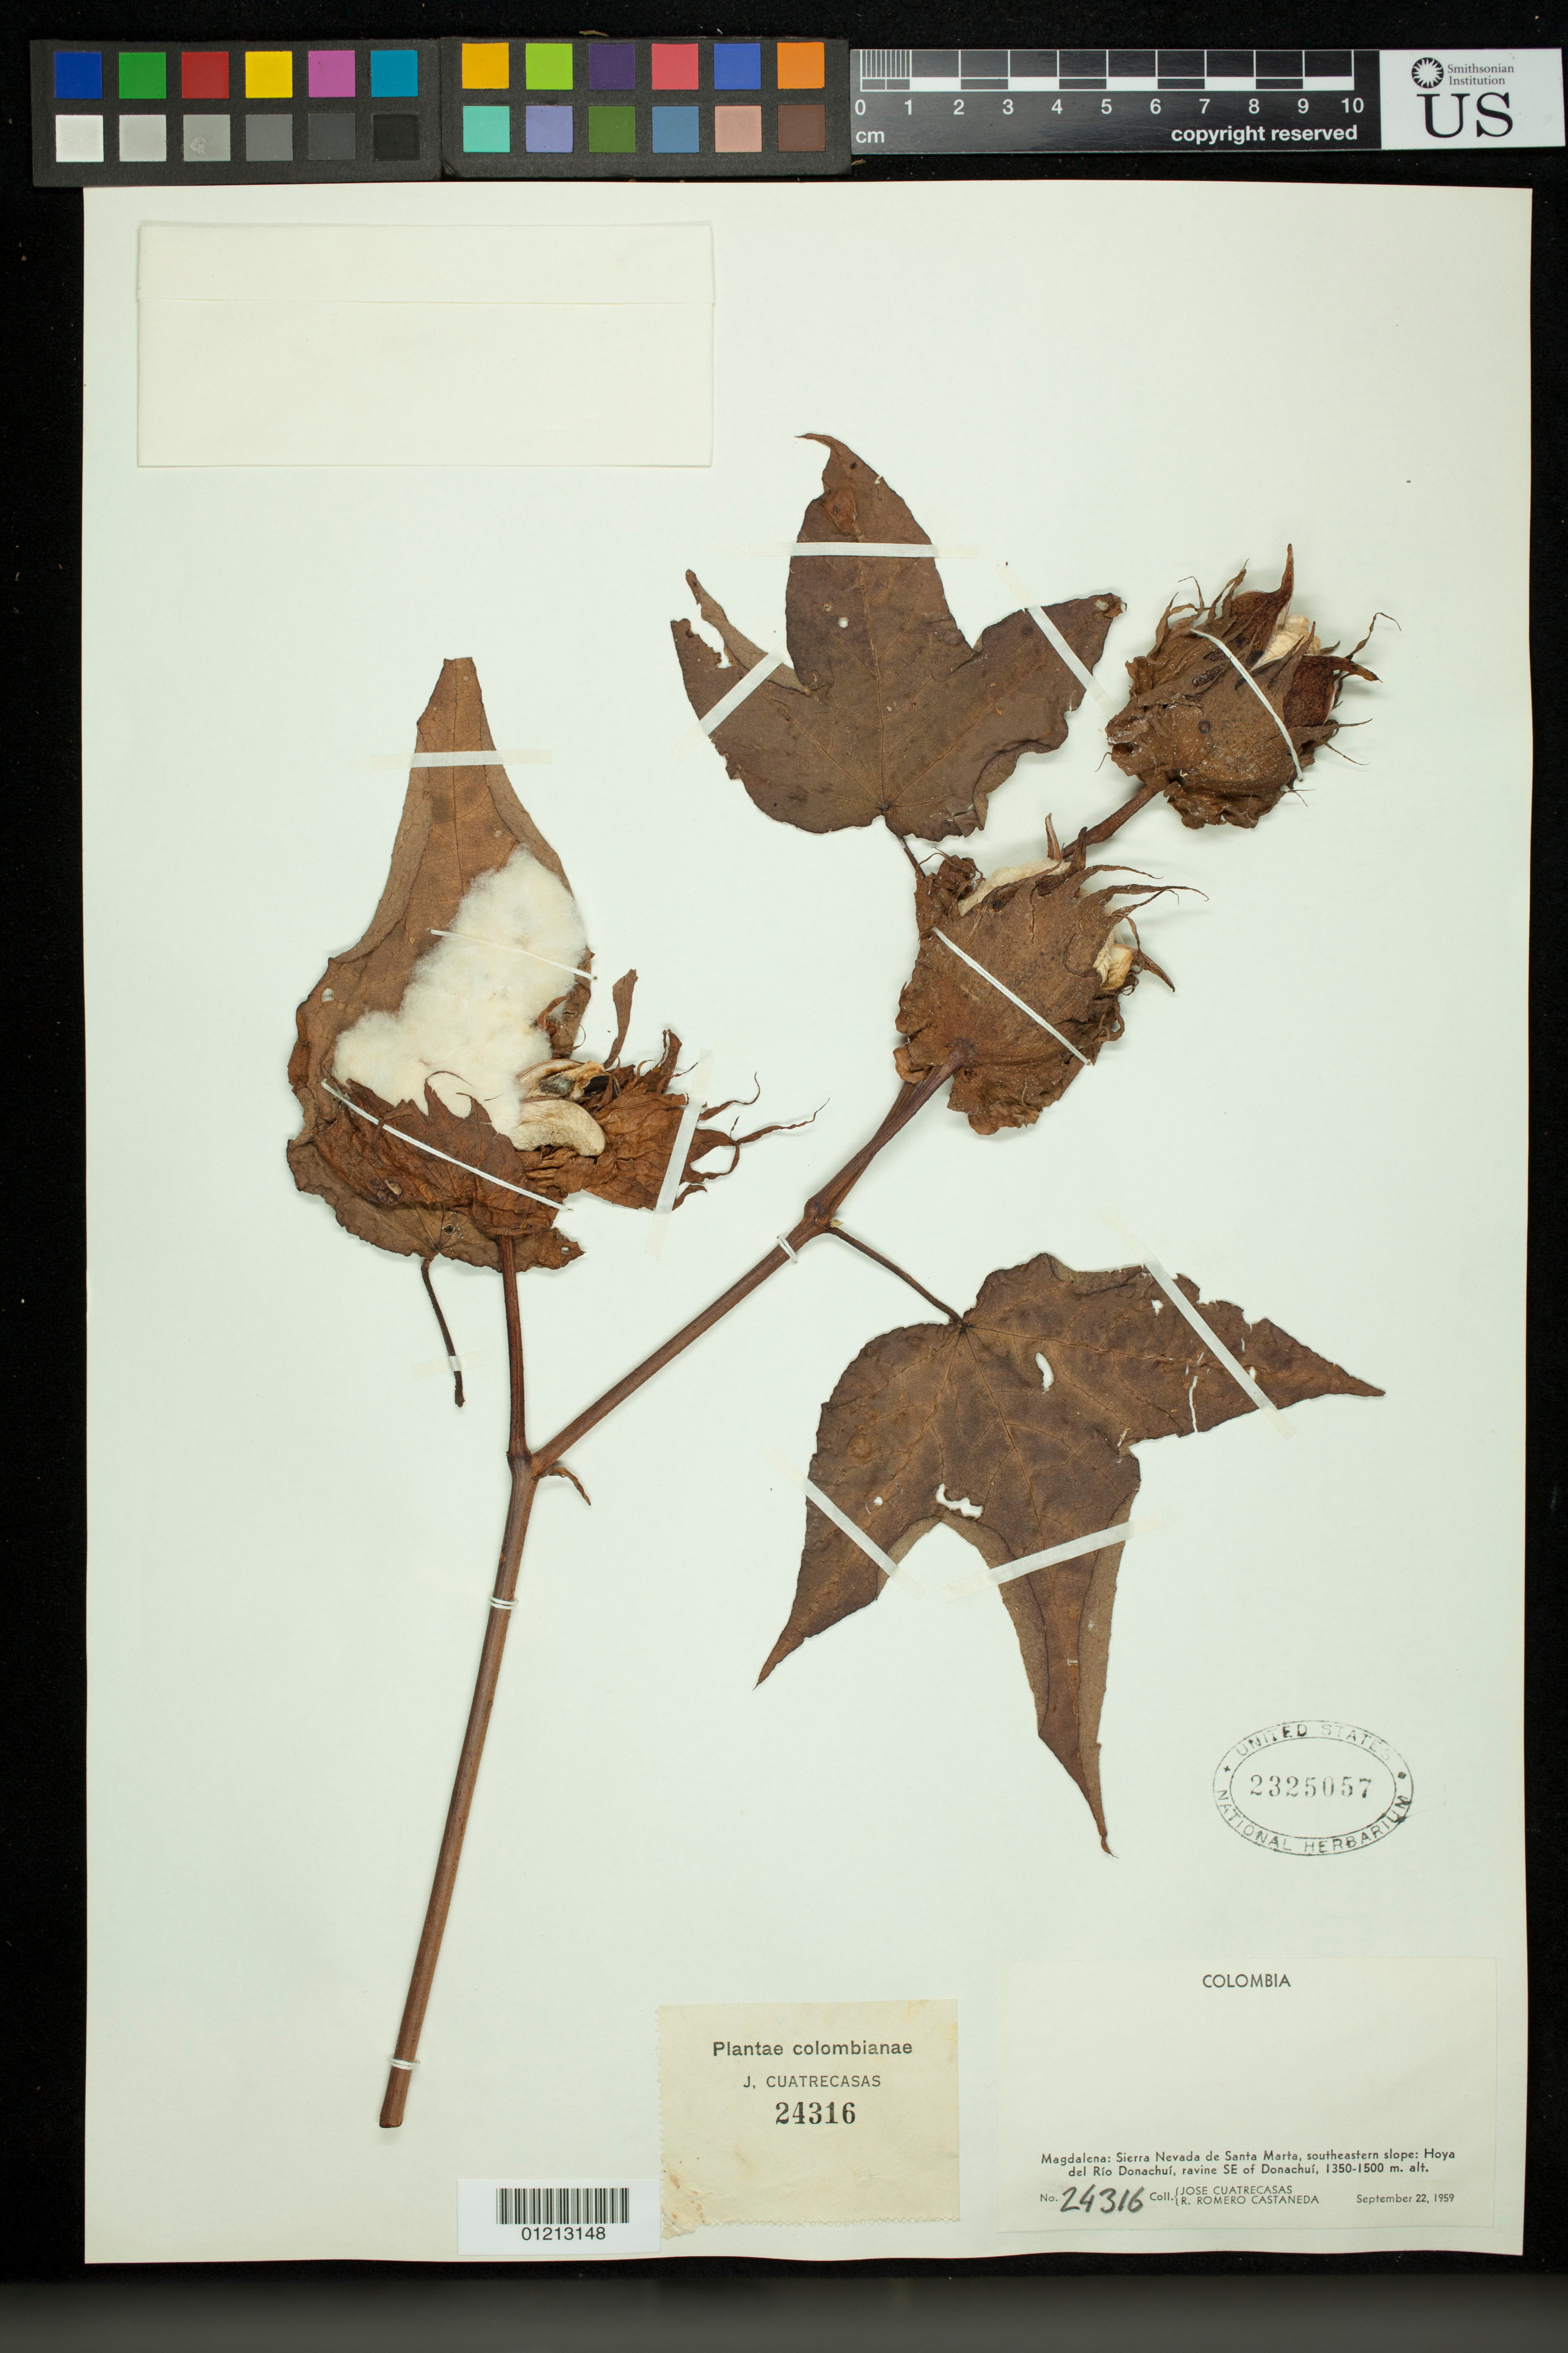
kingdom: Plantae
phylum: Tracheophyta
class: Magnoliopsida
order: Malvales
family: Malvaceae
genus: Gossypium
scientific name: Gossypium sp.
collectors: J. Cuatrecasas & R. Romero Castañeda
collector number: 24316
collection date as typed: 22 Sep 1959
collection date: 1959-09-22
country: Colombia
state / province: Magdalena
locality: Sierra Nevada de Santa Marta, southeastern slope; Hoya del Rio Donachui, ravine SE of Donachui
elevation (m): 1350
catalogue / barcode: US 2325057